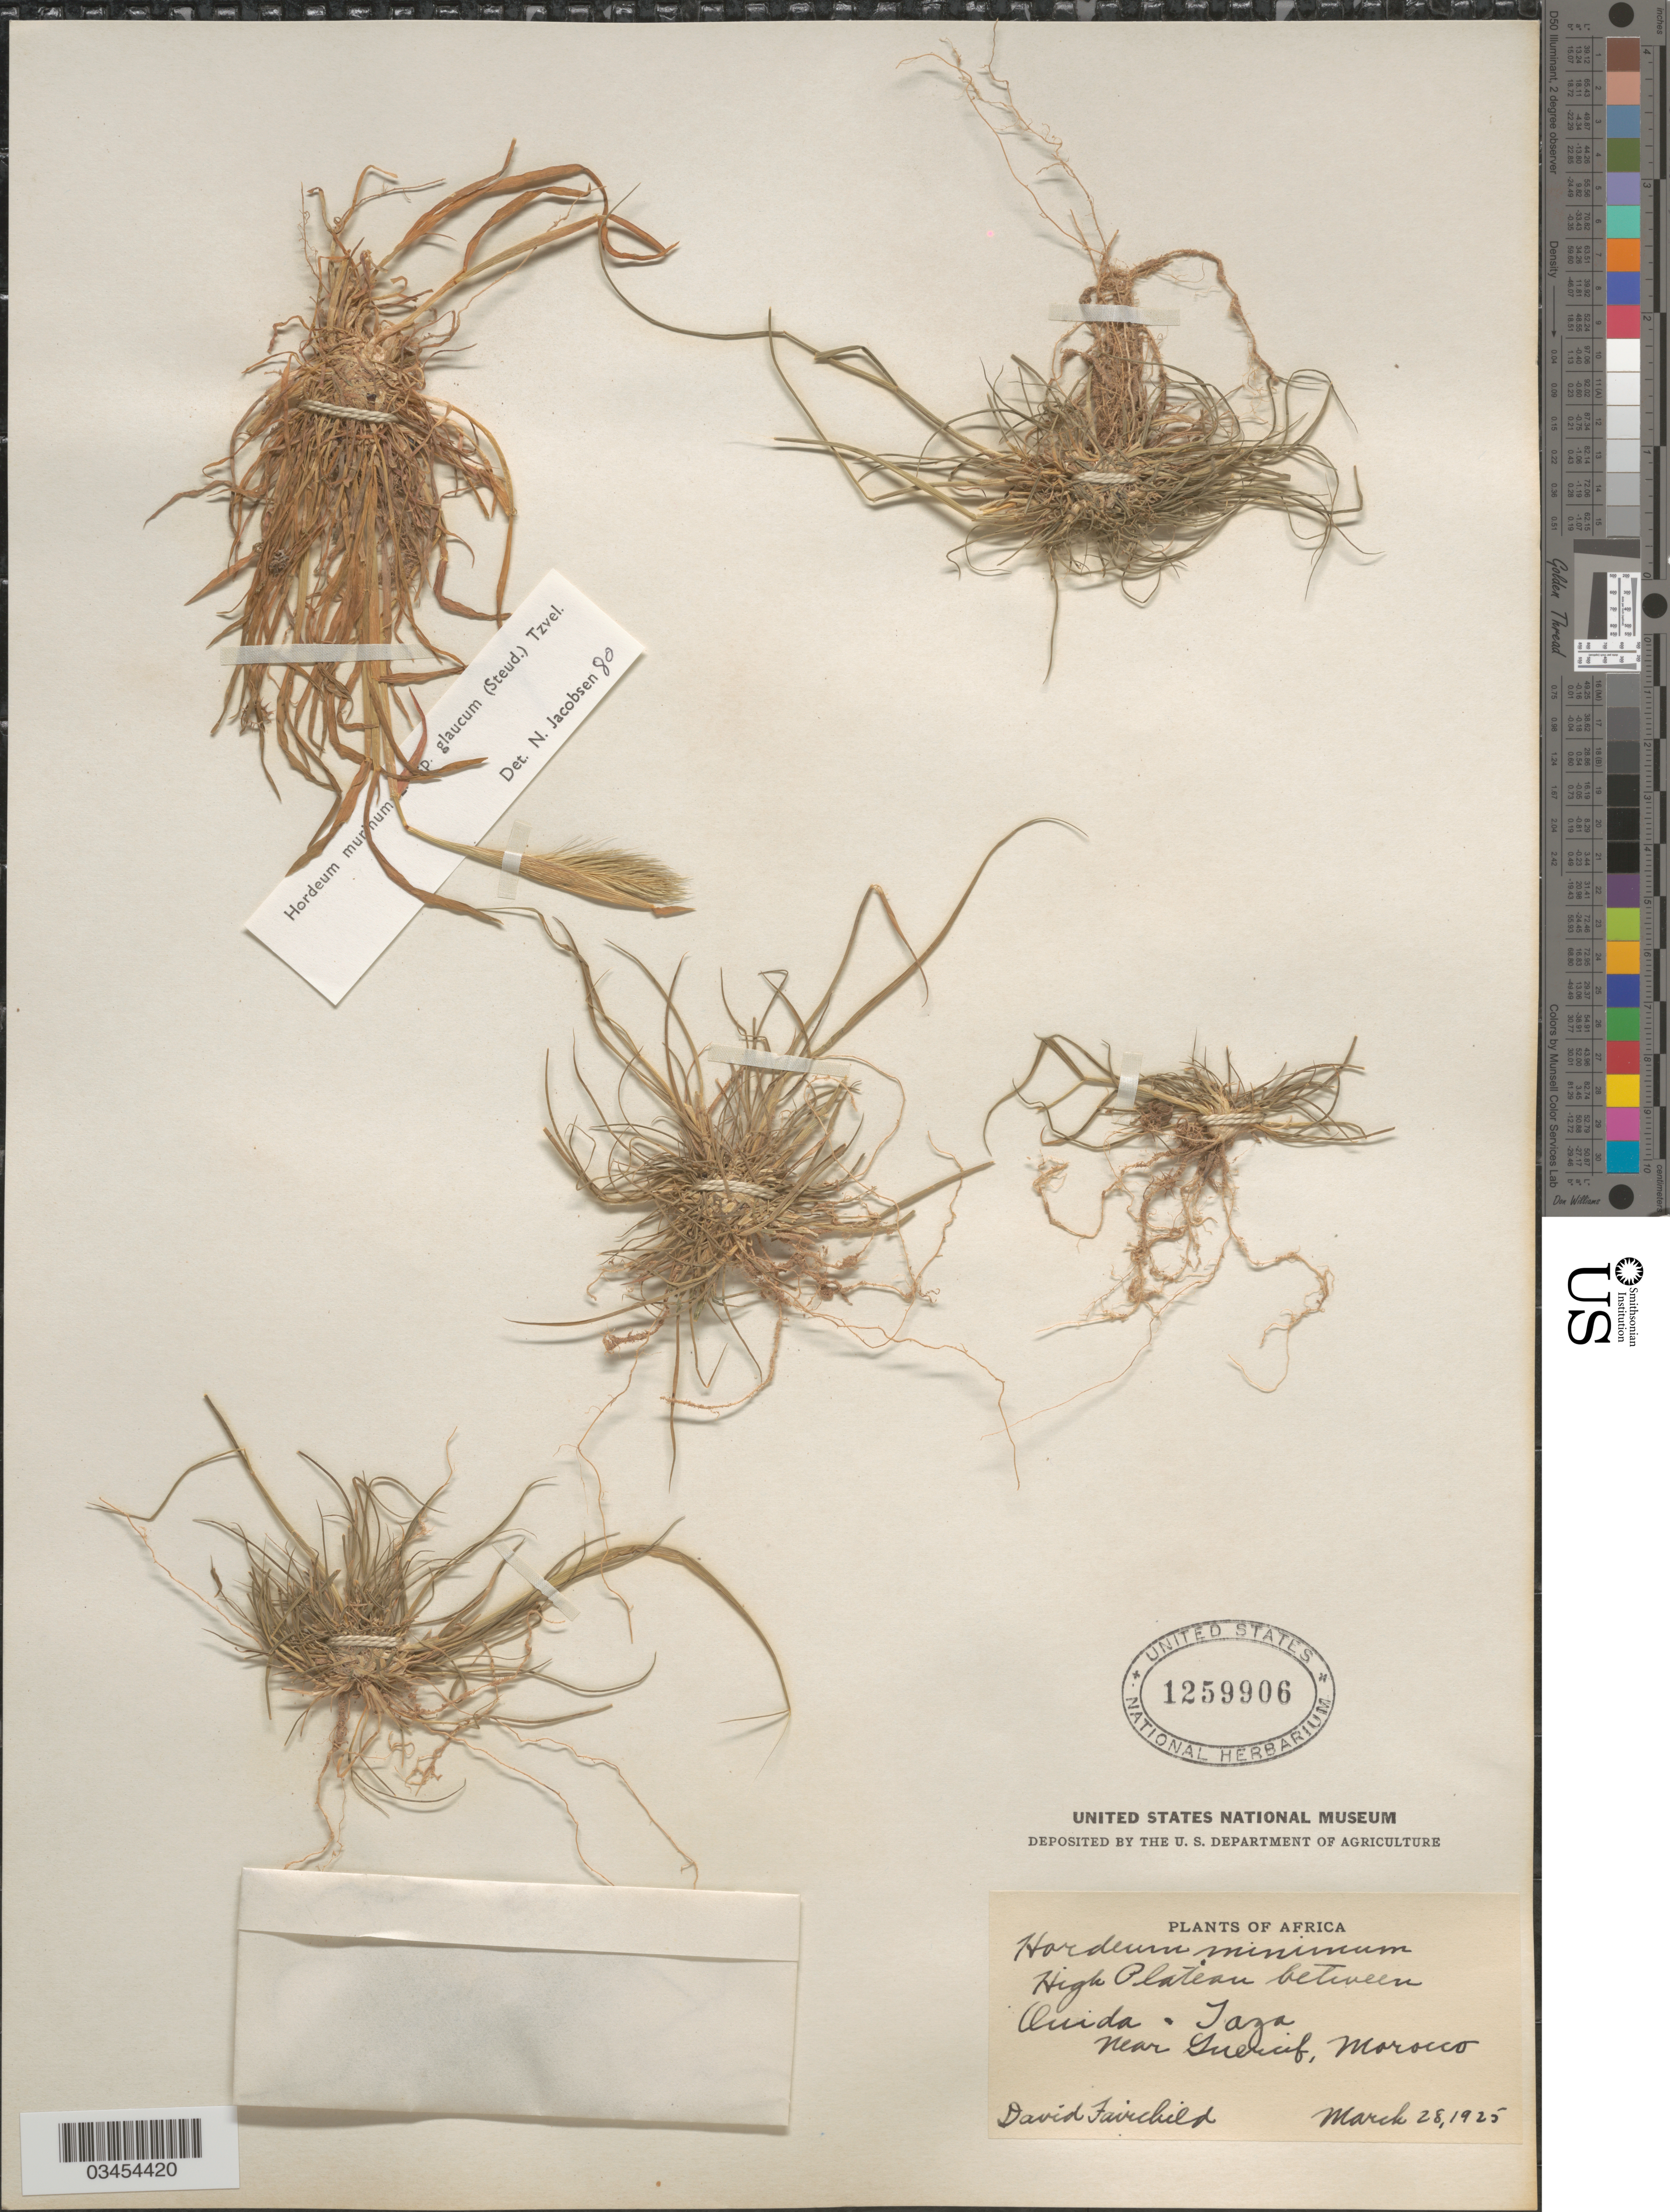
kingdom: Plantae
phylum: Tracheophyta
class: Liliopsida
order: Poales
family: Poaceae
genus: Hordeum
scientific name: Hordeum murinum subsp. glaucum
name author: (Steud.) Tzvelev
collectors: D. Fairchild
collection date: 1925-03-28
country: Morocco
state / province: Taza-Al Hoceima-Taounate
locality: High Plateau between Onida-Taza near Guercif.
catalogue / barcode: US 1259906